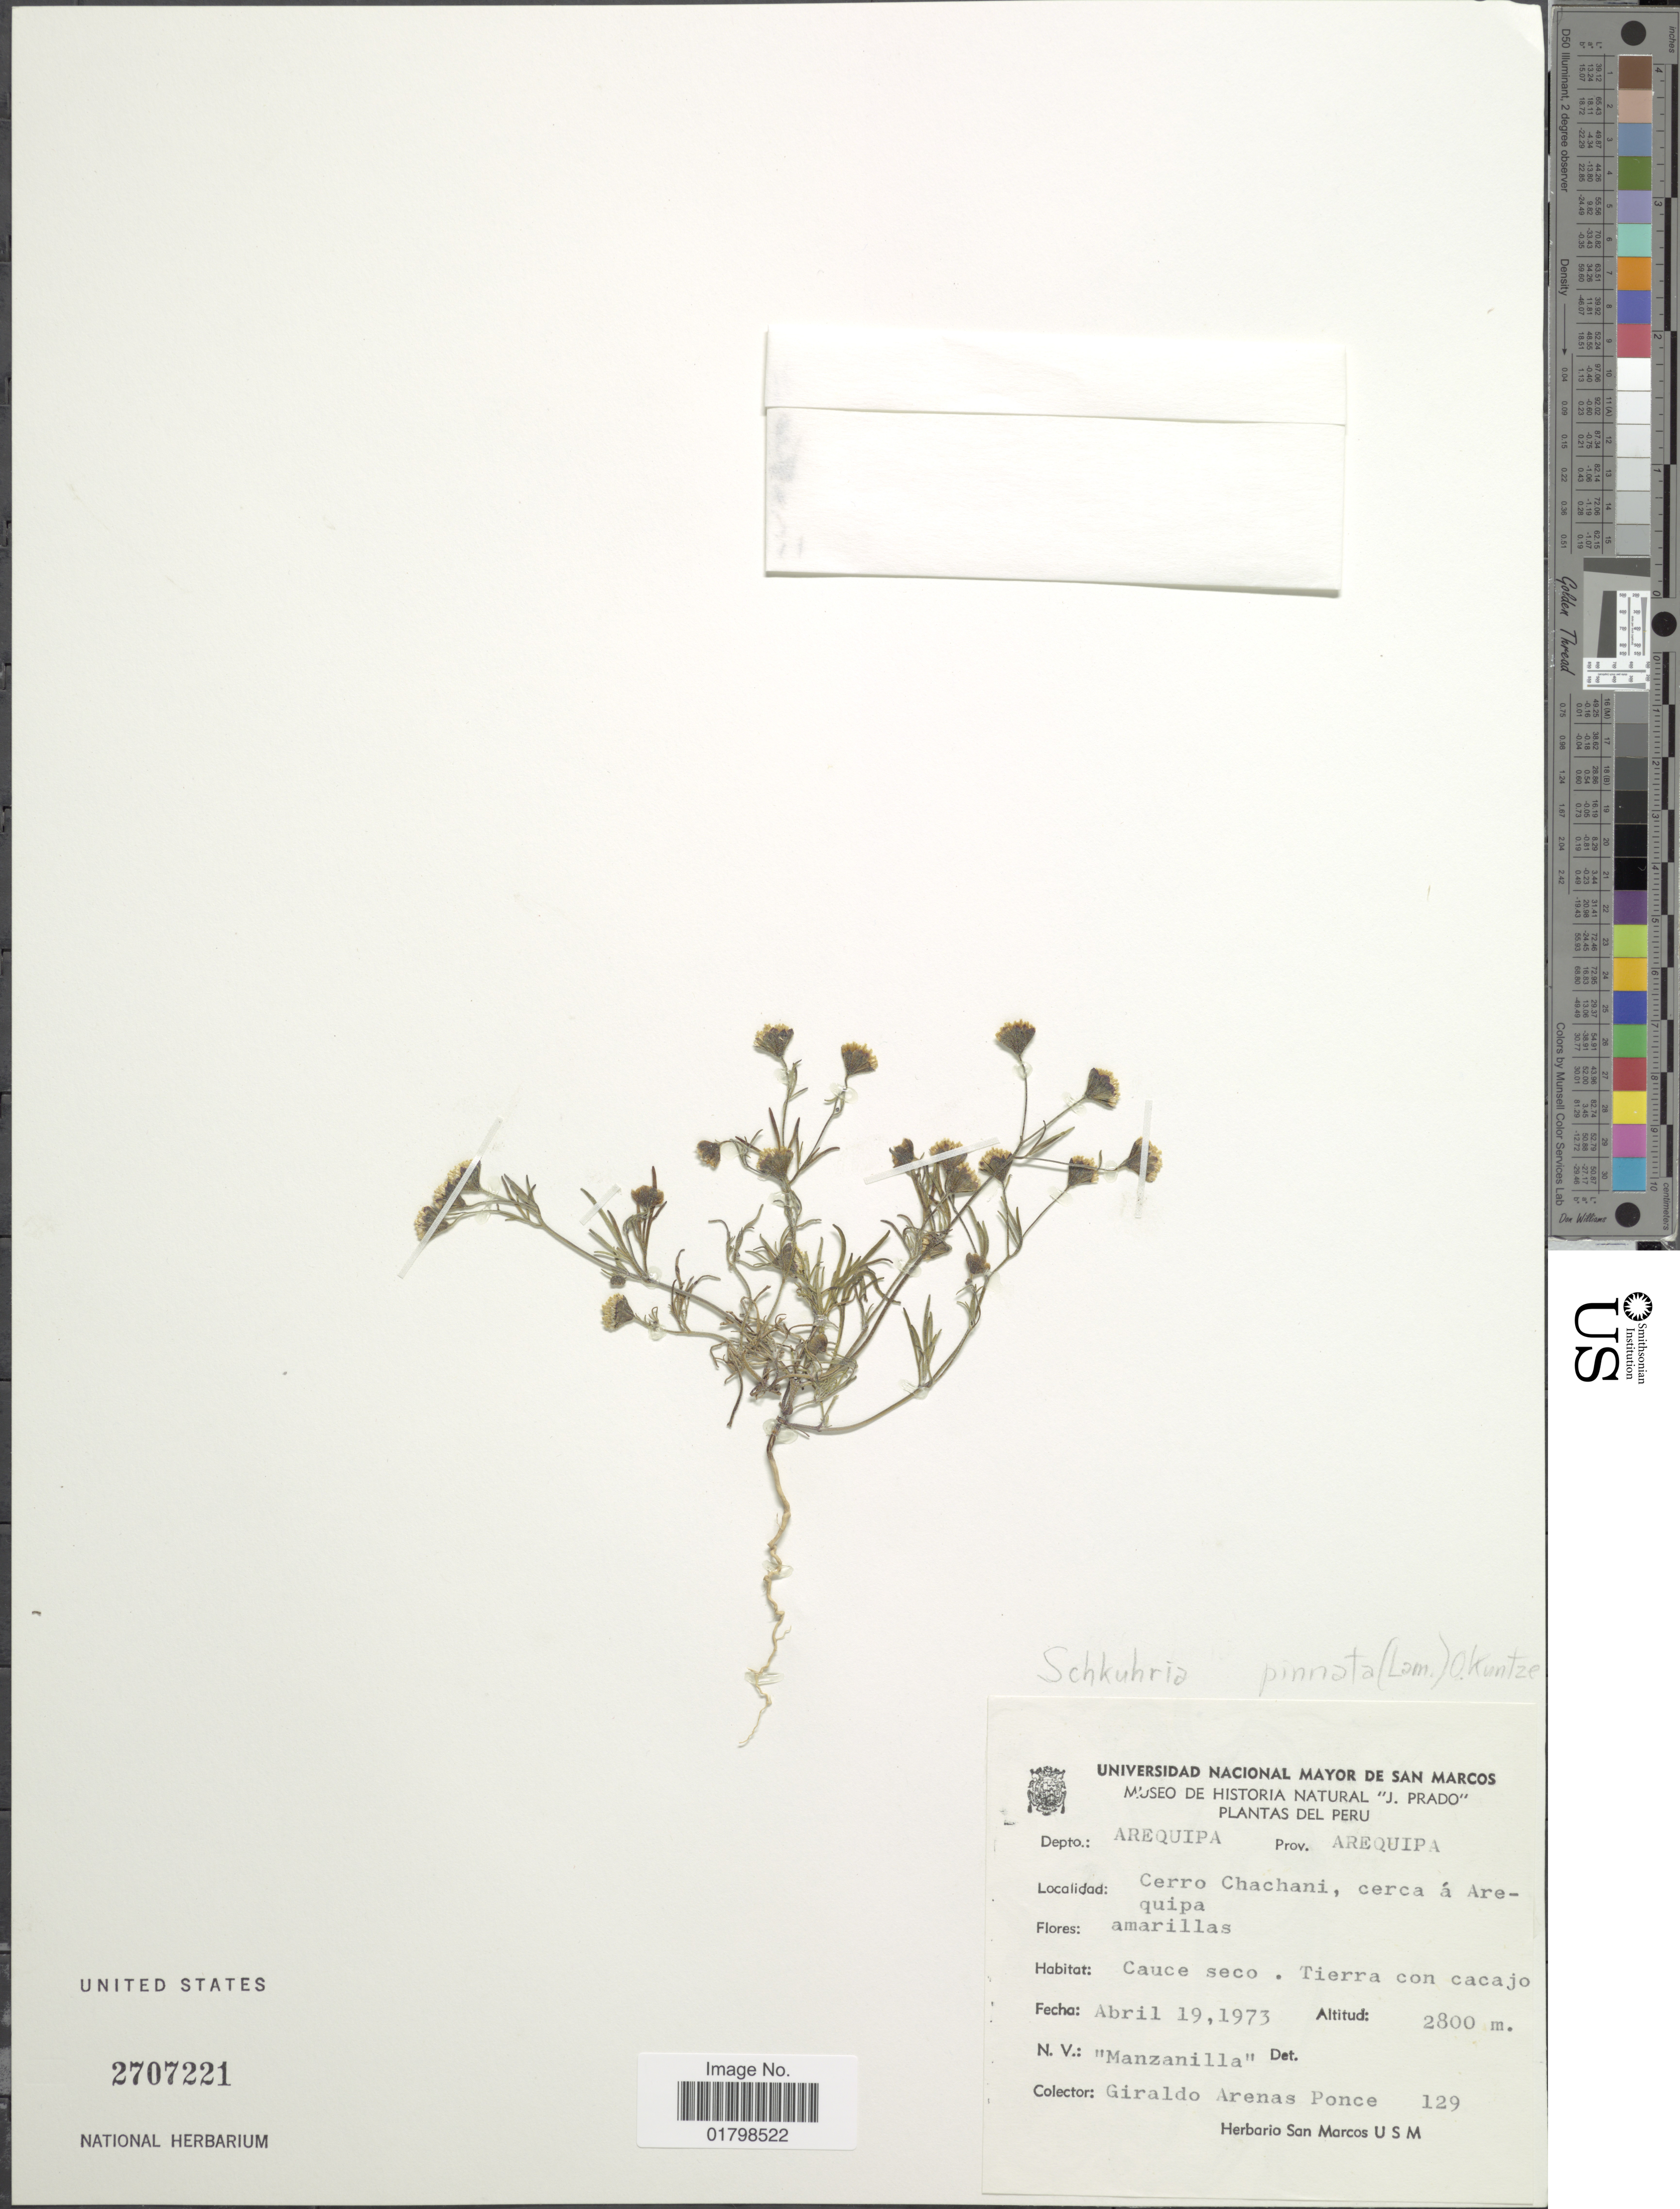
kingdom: Plantae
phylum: Tracheophyta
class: Magnoliopsida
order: Asterales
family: Asteraceae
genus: Schkuhria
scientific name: Schkuhria pinnata var. abrotanoides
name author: (Roth) Cabrera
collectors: G. Ponce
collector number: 129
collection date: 1973-04-19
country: Peru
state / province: Arequipa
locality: Prov. Arequipa, Cerro Chachani, cerca a Arequipa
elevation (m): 2800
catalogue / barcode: US 2707221